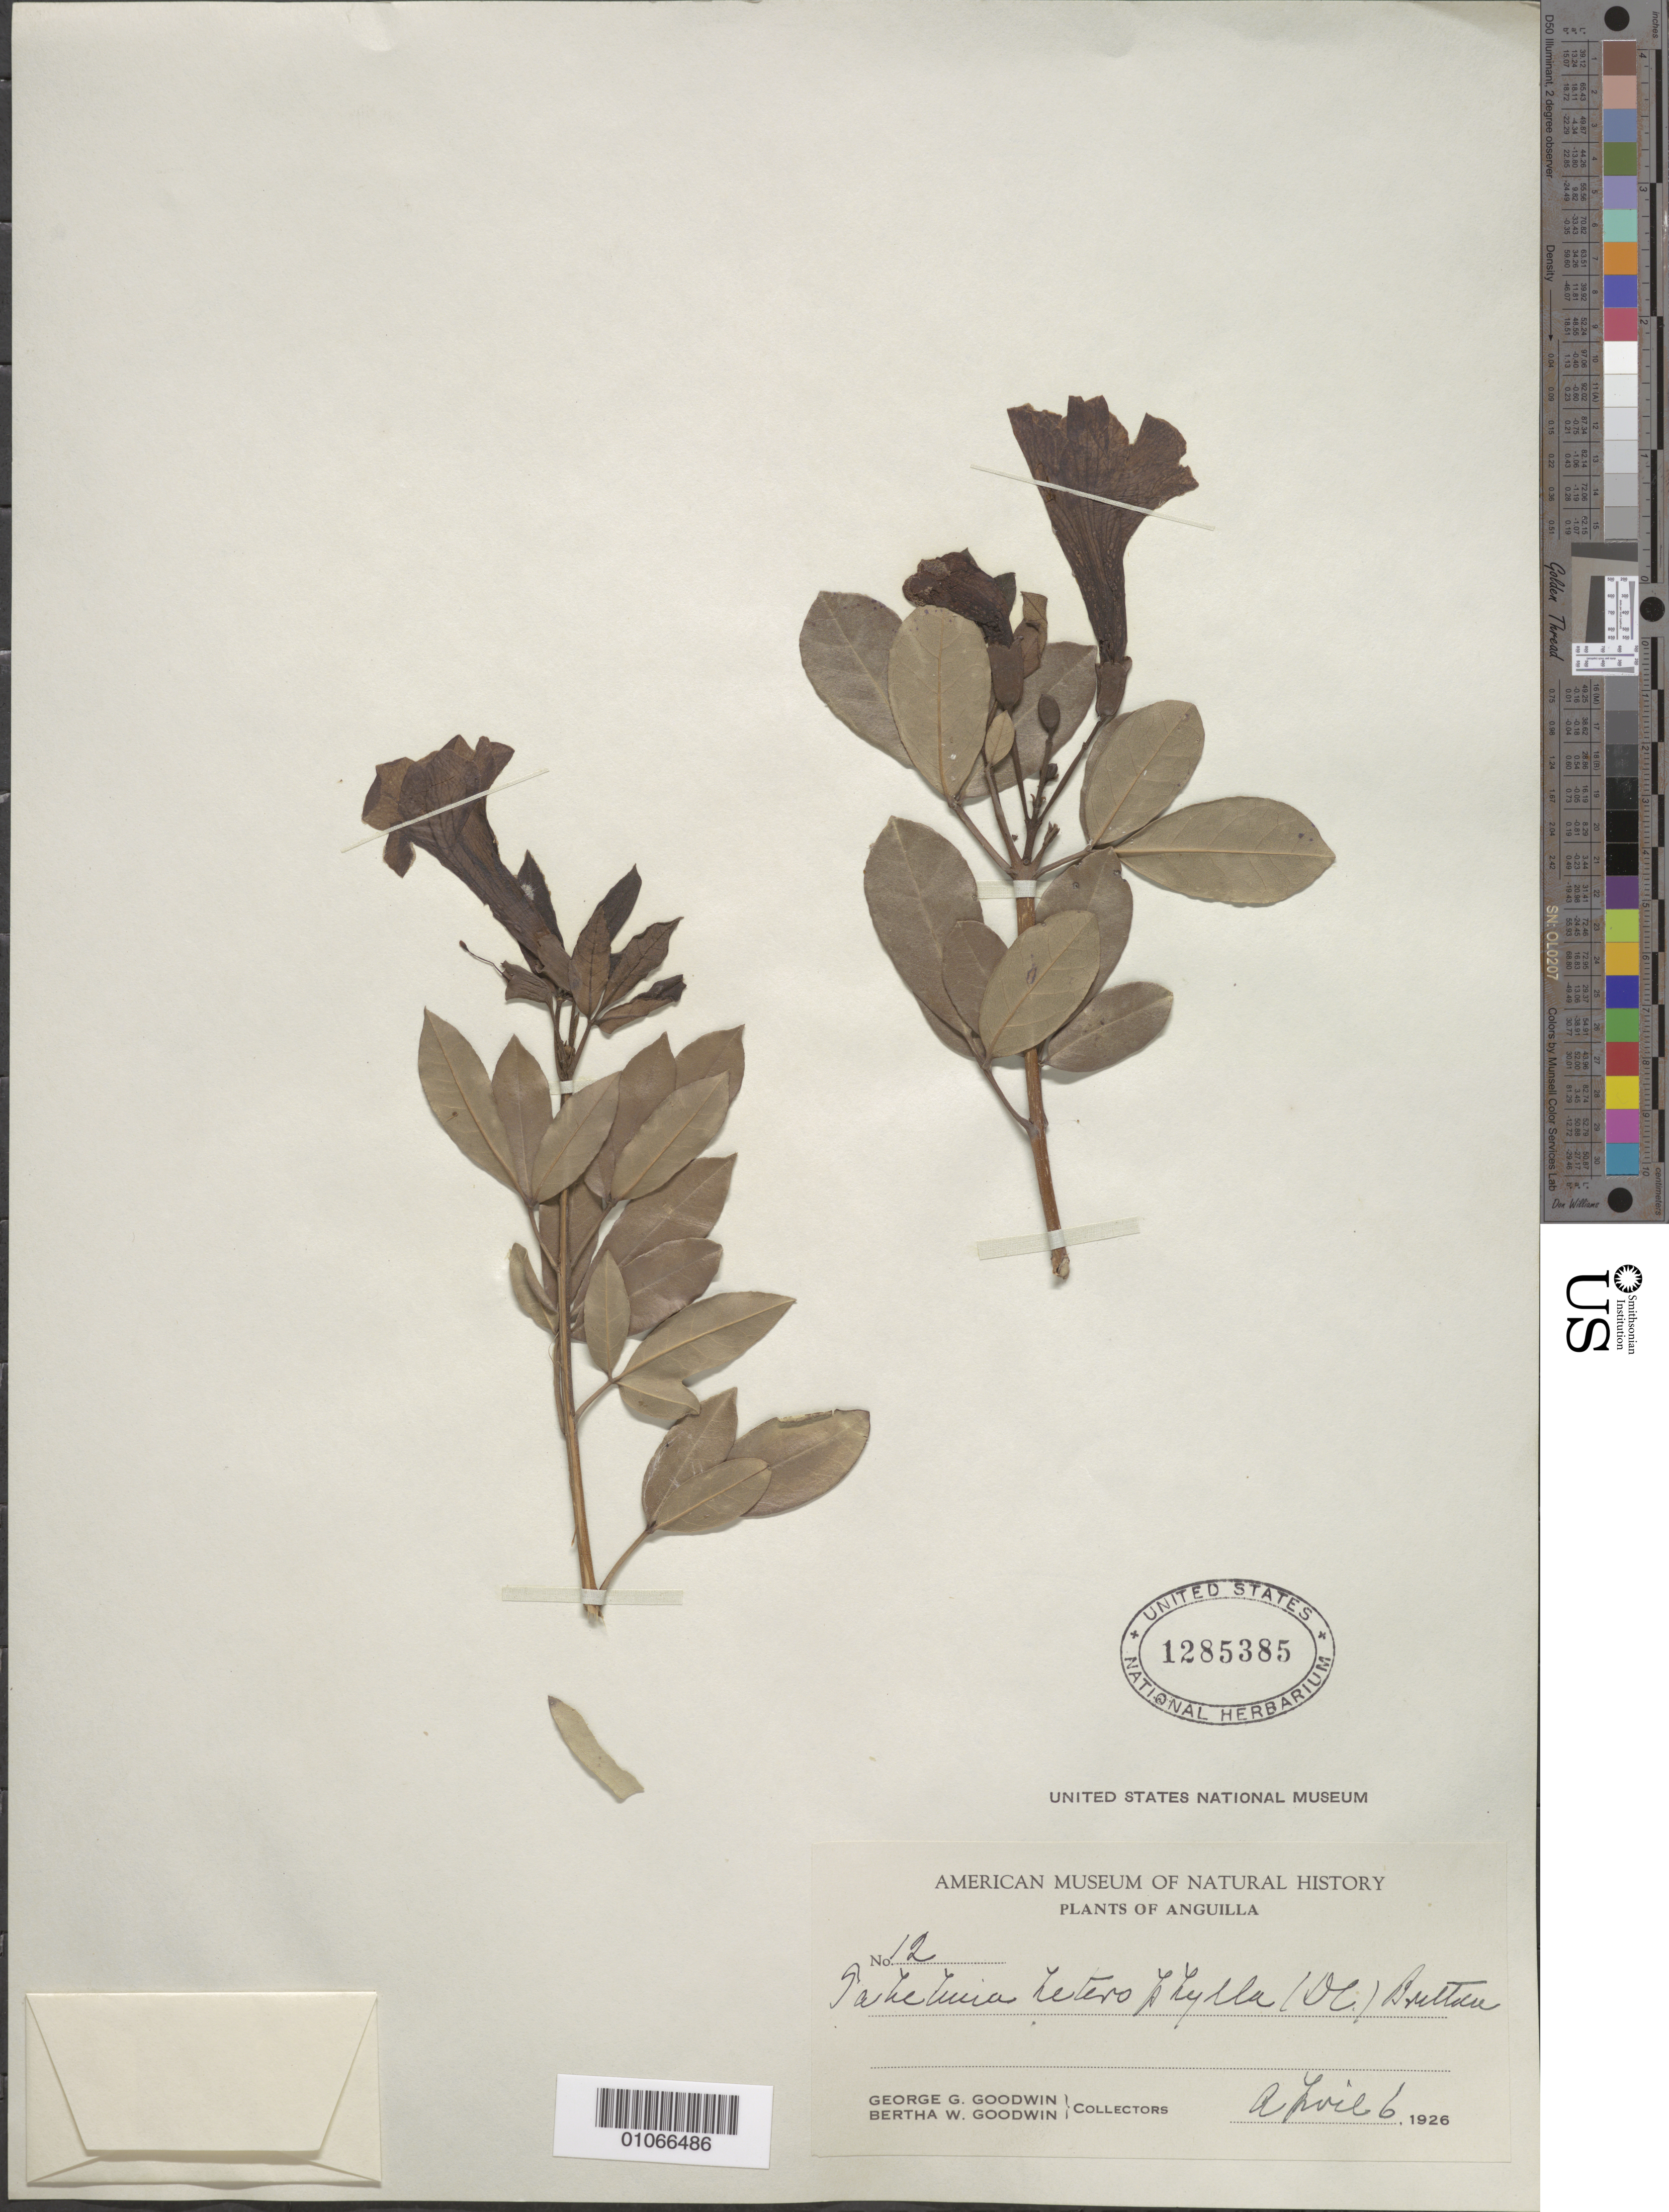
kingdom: Plantae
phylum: Tracheophyta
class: Magnoliopsida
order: Lamiales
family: Bignoniaceae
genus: Tabebuia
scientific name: Tabebuia heterophylla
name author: (DC.) Britton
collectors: G. Goodwin & B. Goodwin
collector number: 12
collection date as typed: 06 Apr 1926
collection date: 1926-04-06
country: Anguilla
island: Anguilla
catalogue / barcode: US 1285385